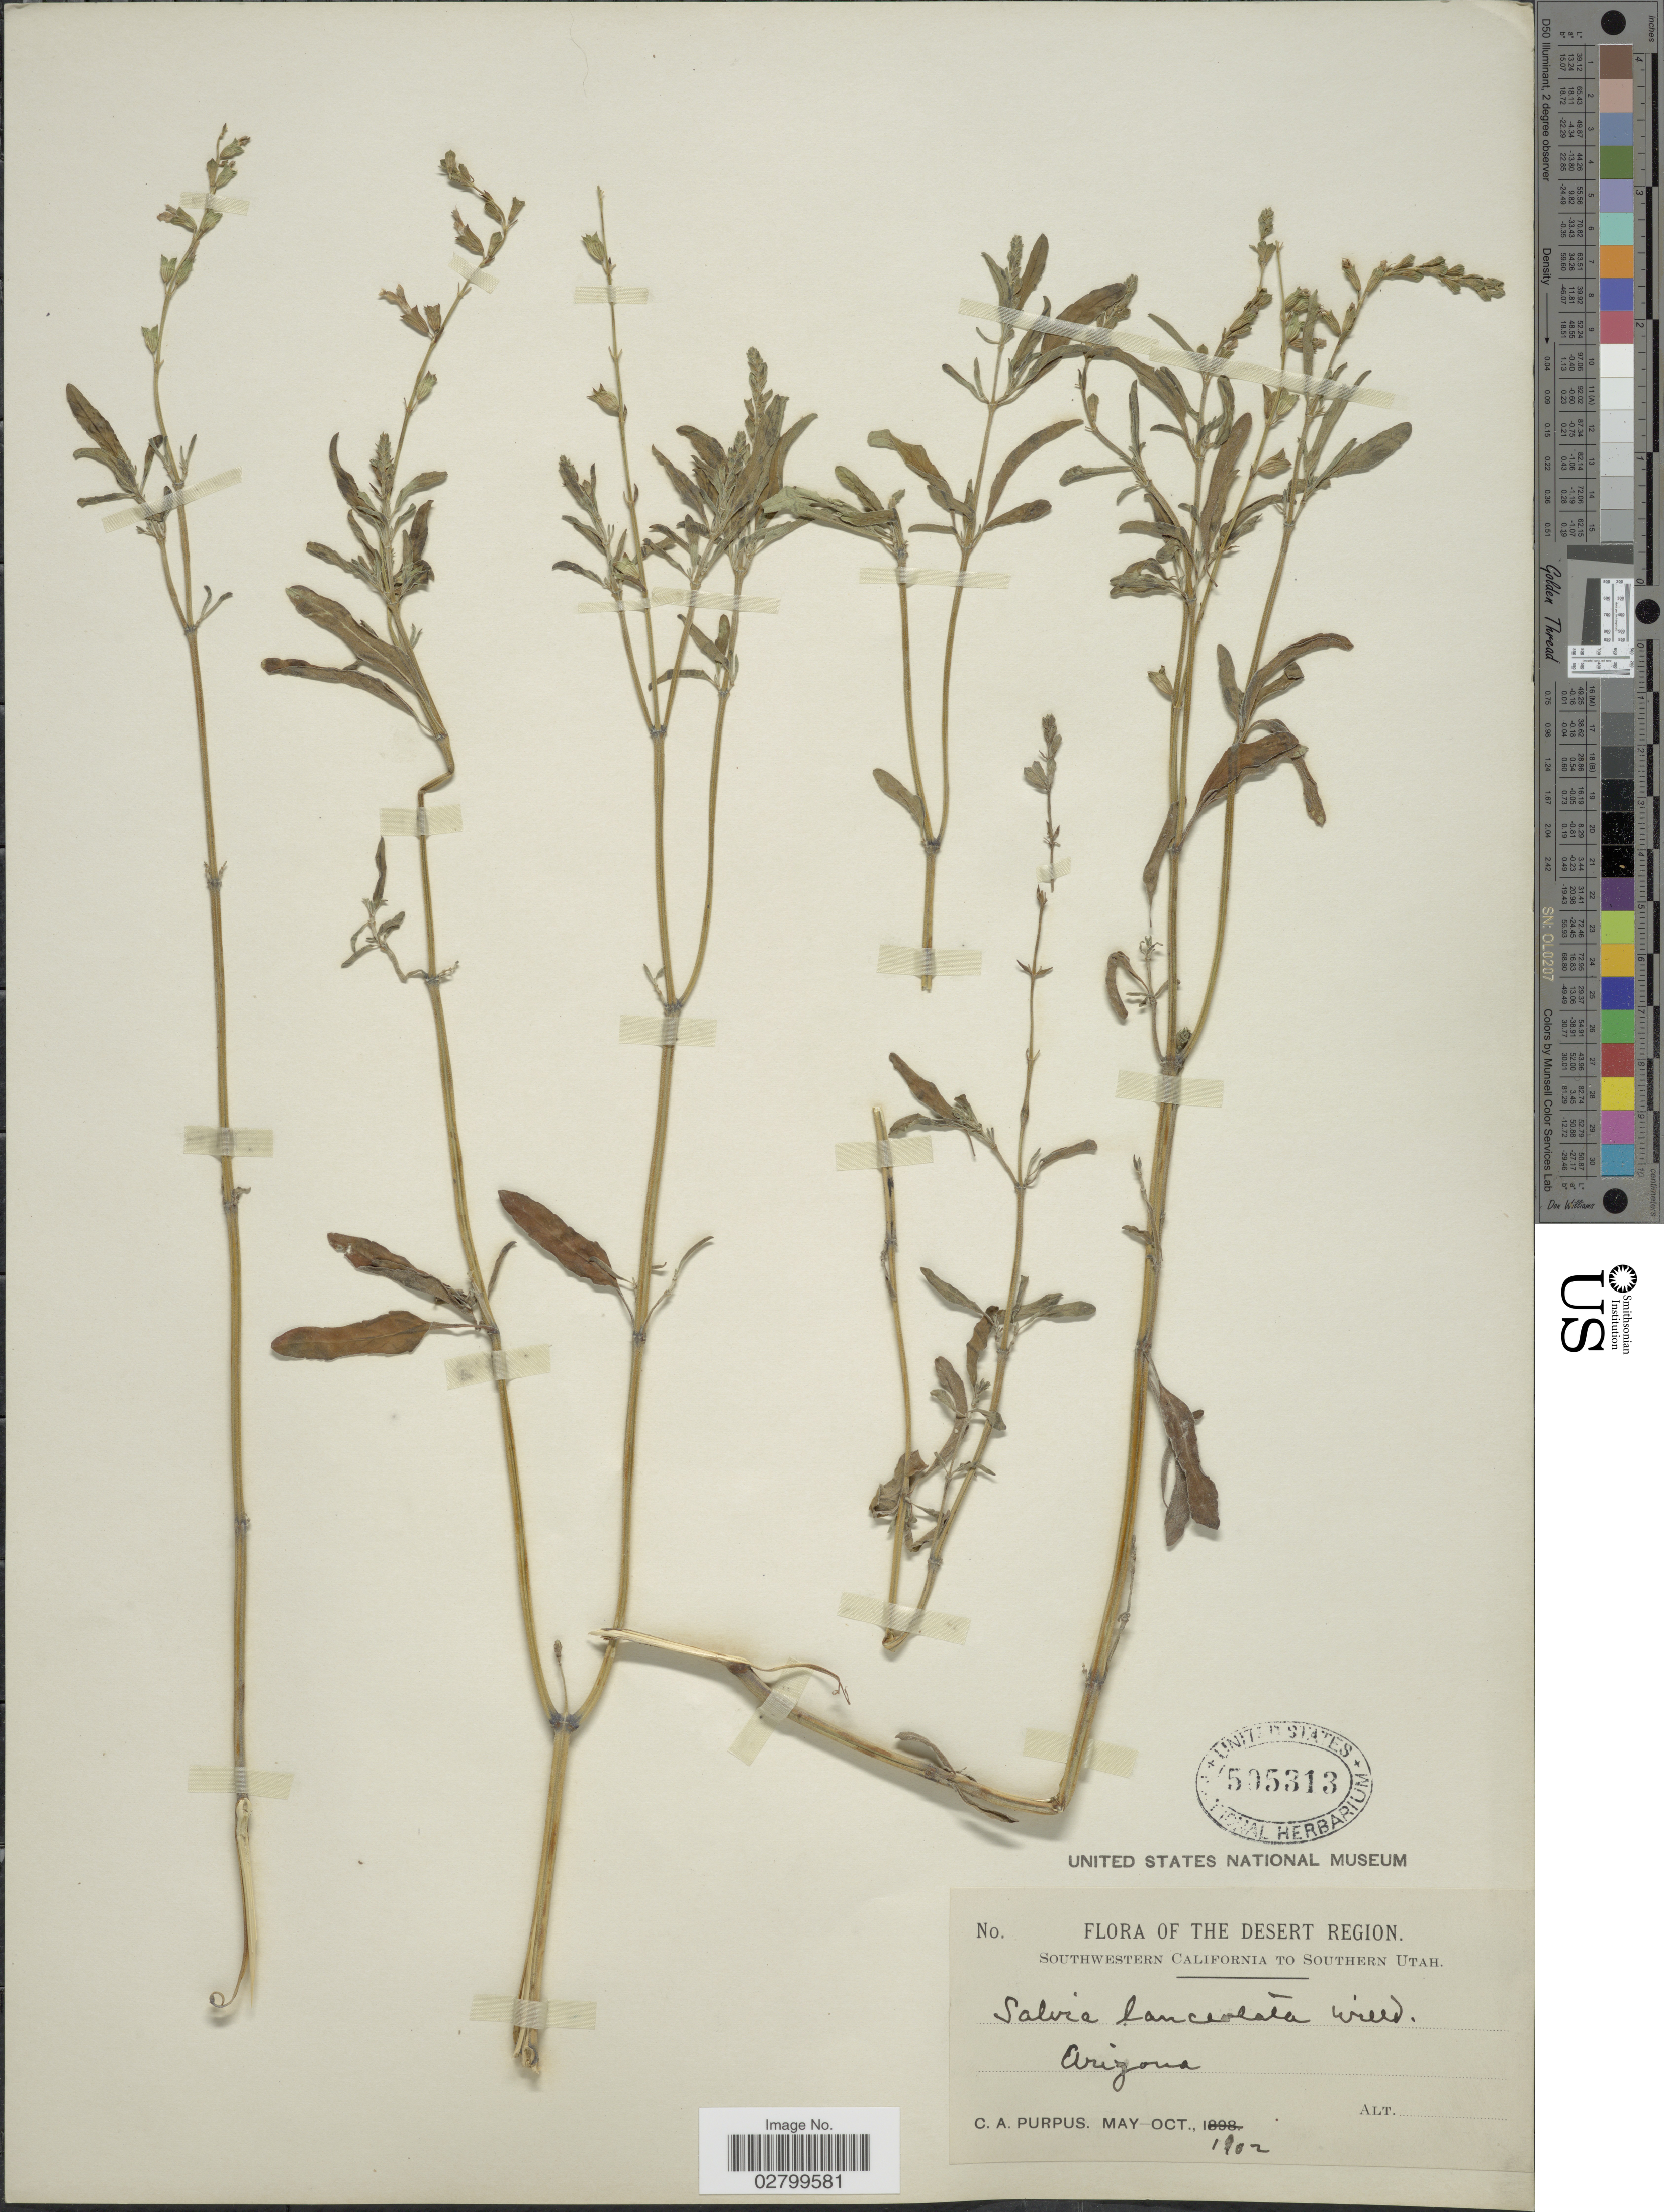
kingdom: Plantae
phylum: Tracheophyta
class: Magnoliopsida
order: Lamiales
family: Lamiaceae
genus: Salvia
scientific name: Salvia lanceolata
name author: Brouss.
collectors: C. A. Purpus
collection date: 1902-05/1902-10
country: United States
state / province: Arizona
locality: Desert Region.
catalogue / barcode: US 595313